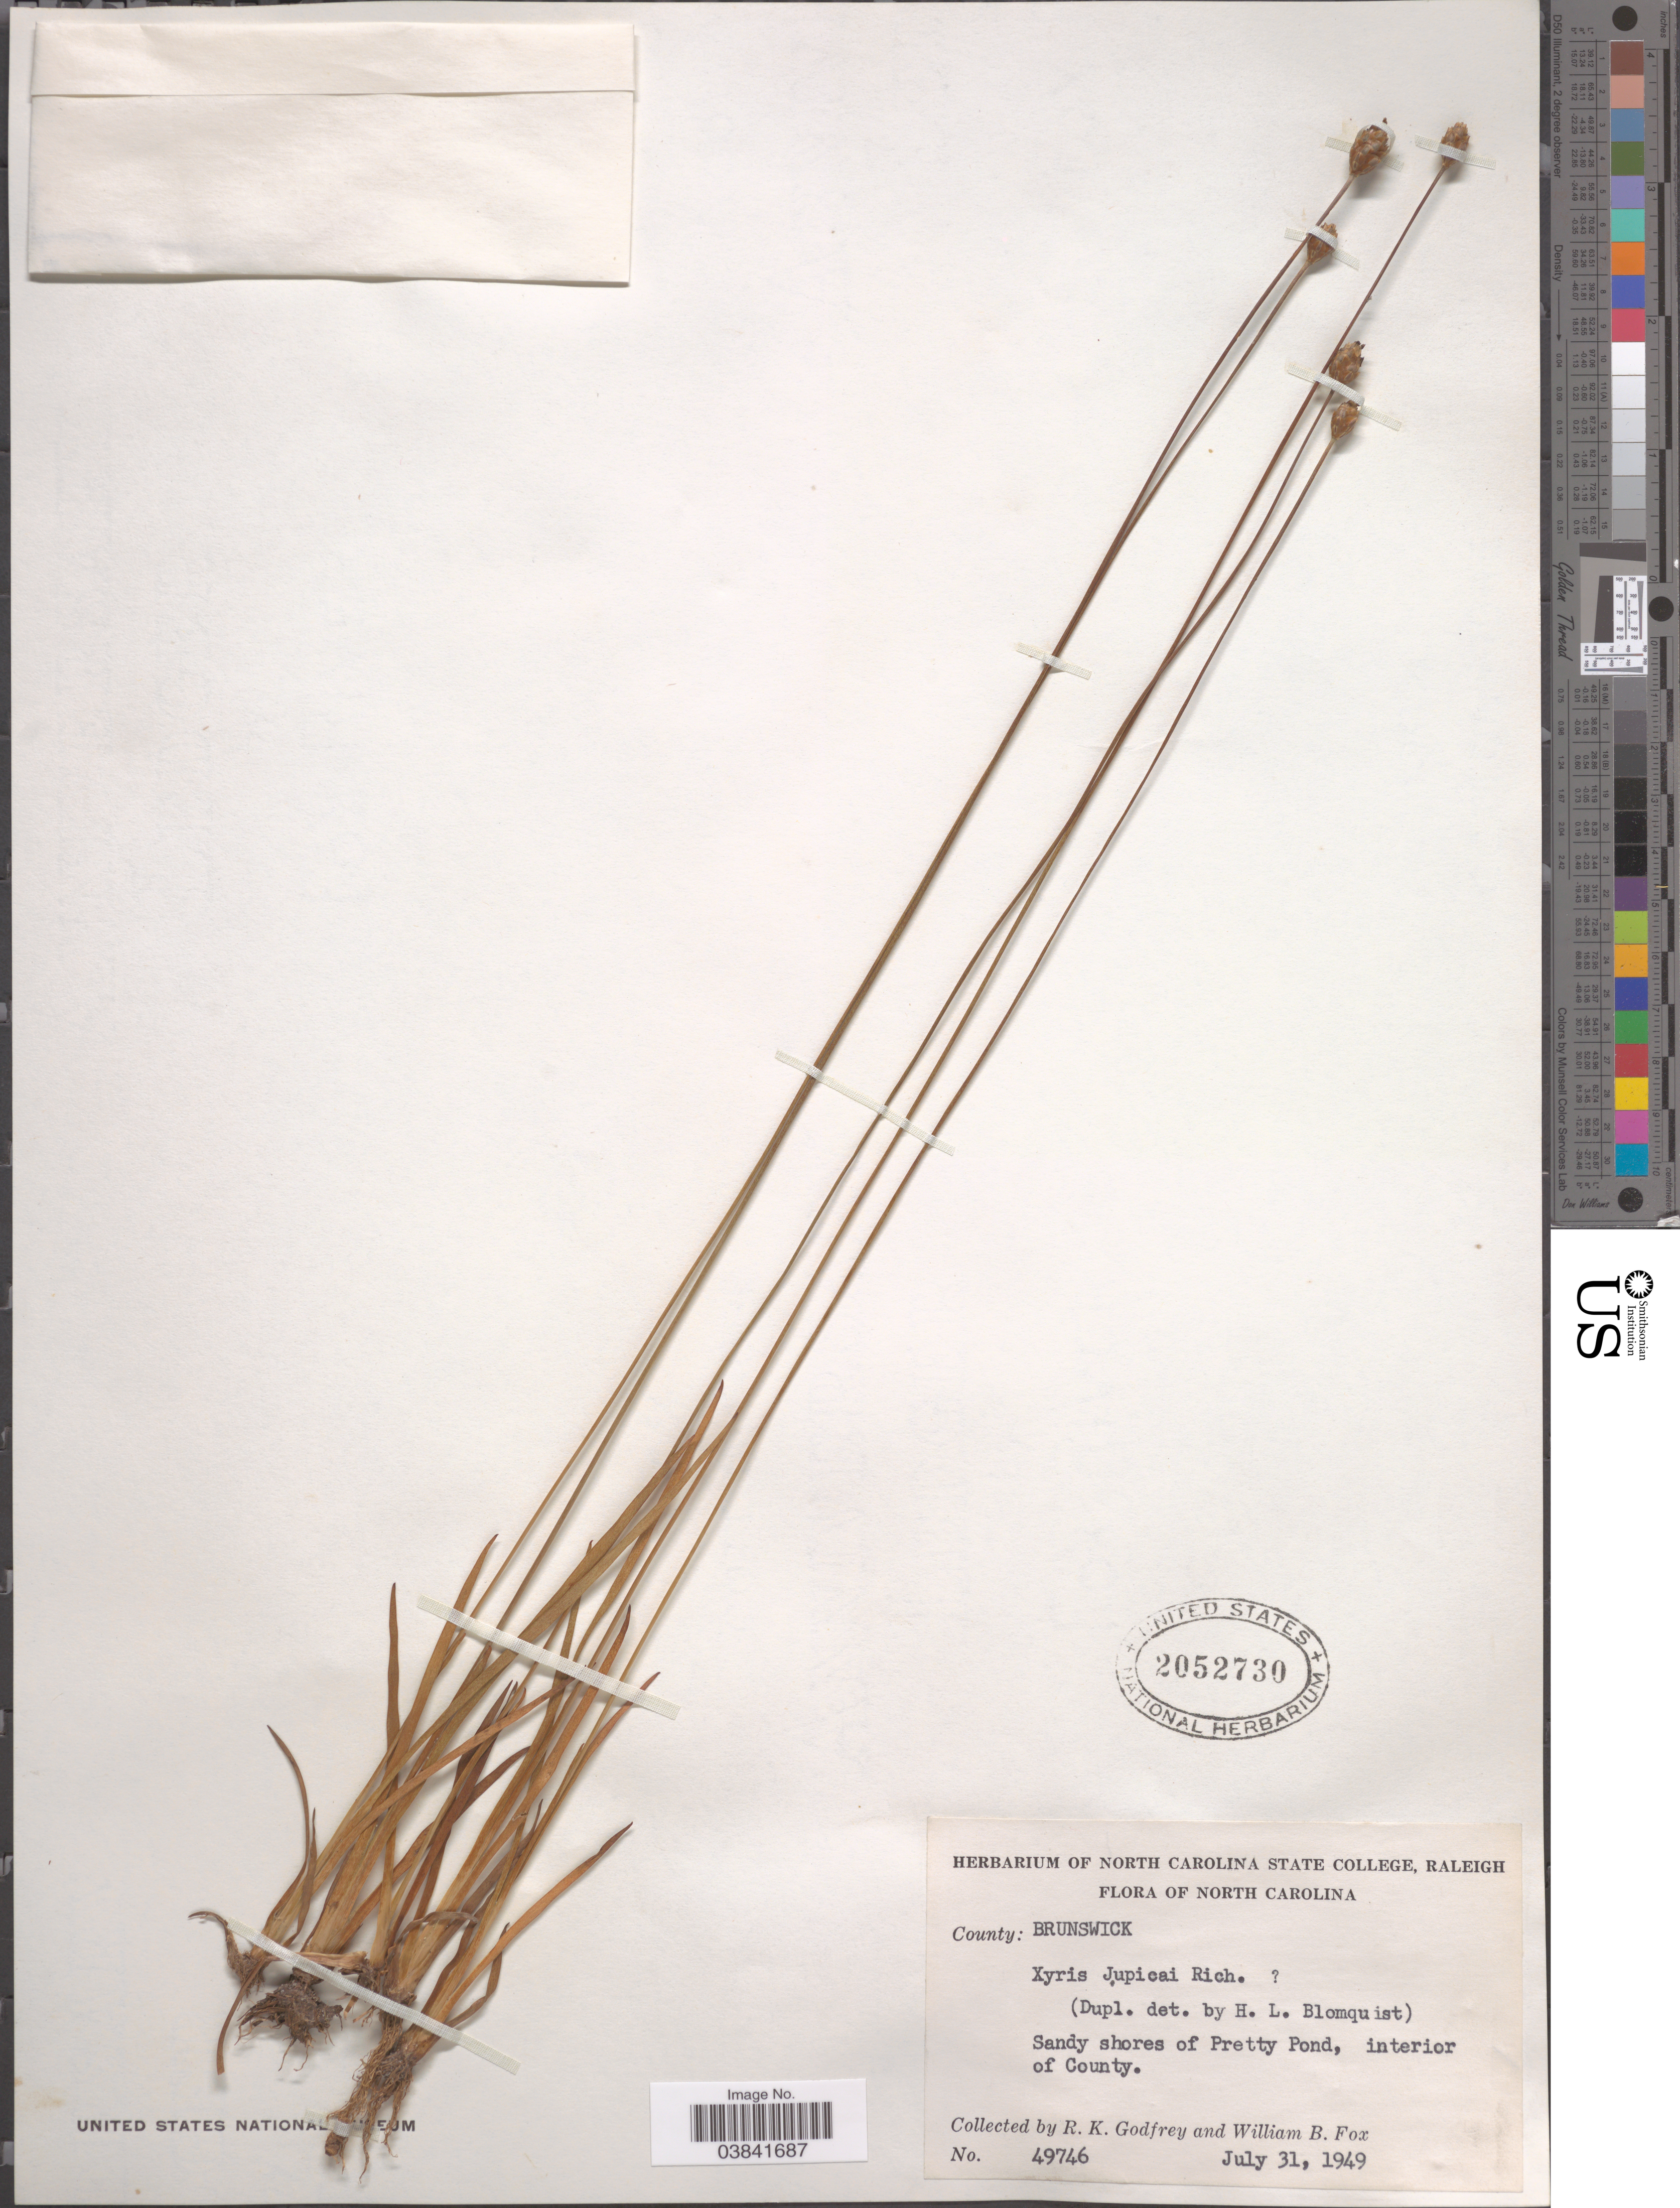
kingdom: Plantae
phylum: Tracheophyta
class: Liliopsida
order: Poales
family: Xyridaceae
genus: Xyris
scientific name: Xyris jupicai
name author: Rich.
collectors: R. K. Godfrey & W. B. Fox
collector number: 49746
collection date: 1949-07-31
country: United States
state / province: North Carolina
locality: County: Brunswick. Sandy shores of Pretty Pond, interior of County.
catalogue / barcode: US 2052730